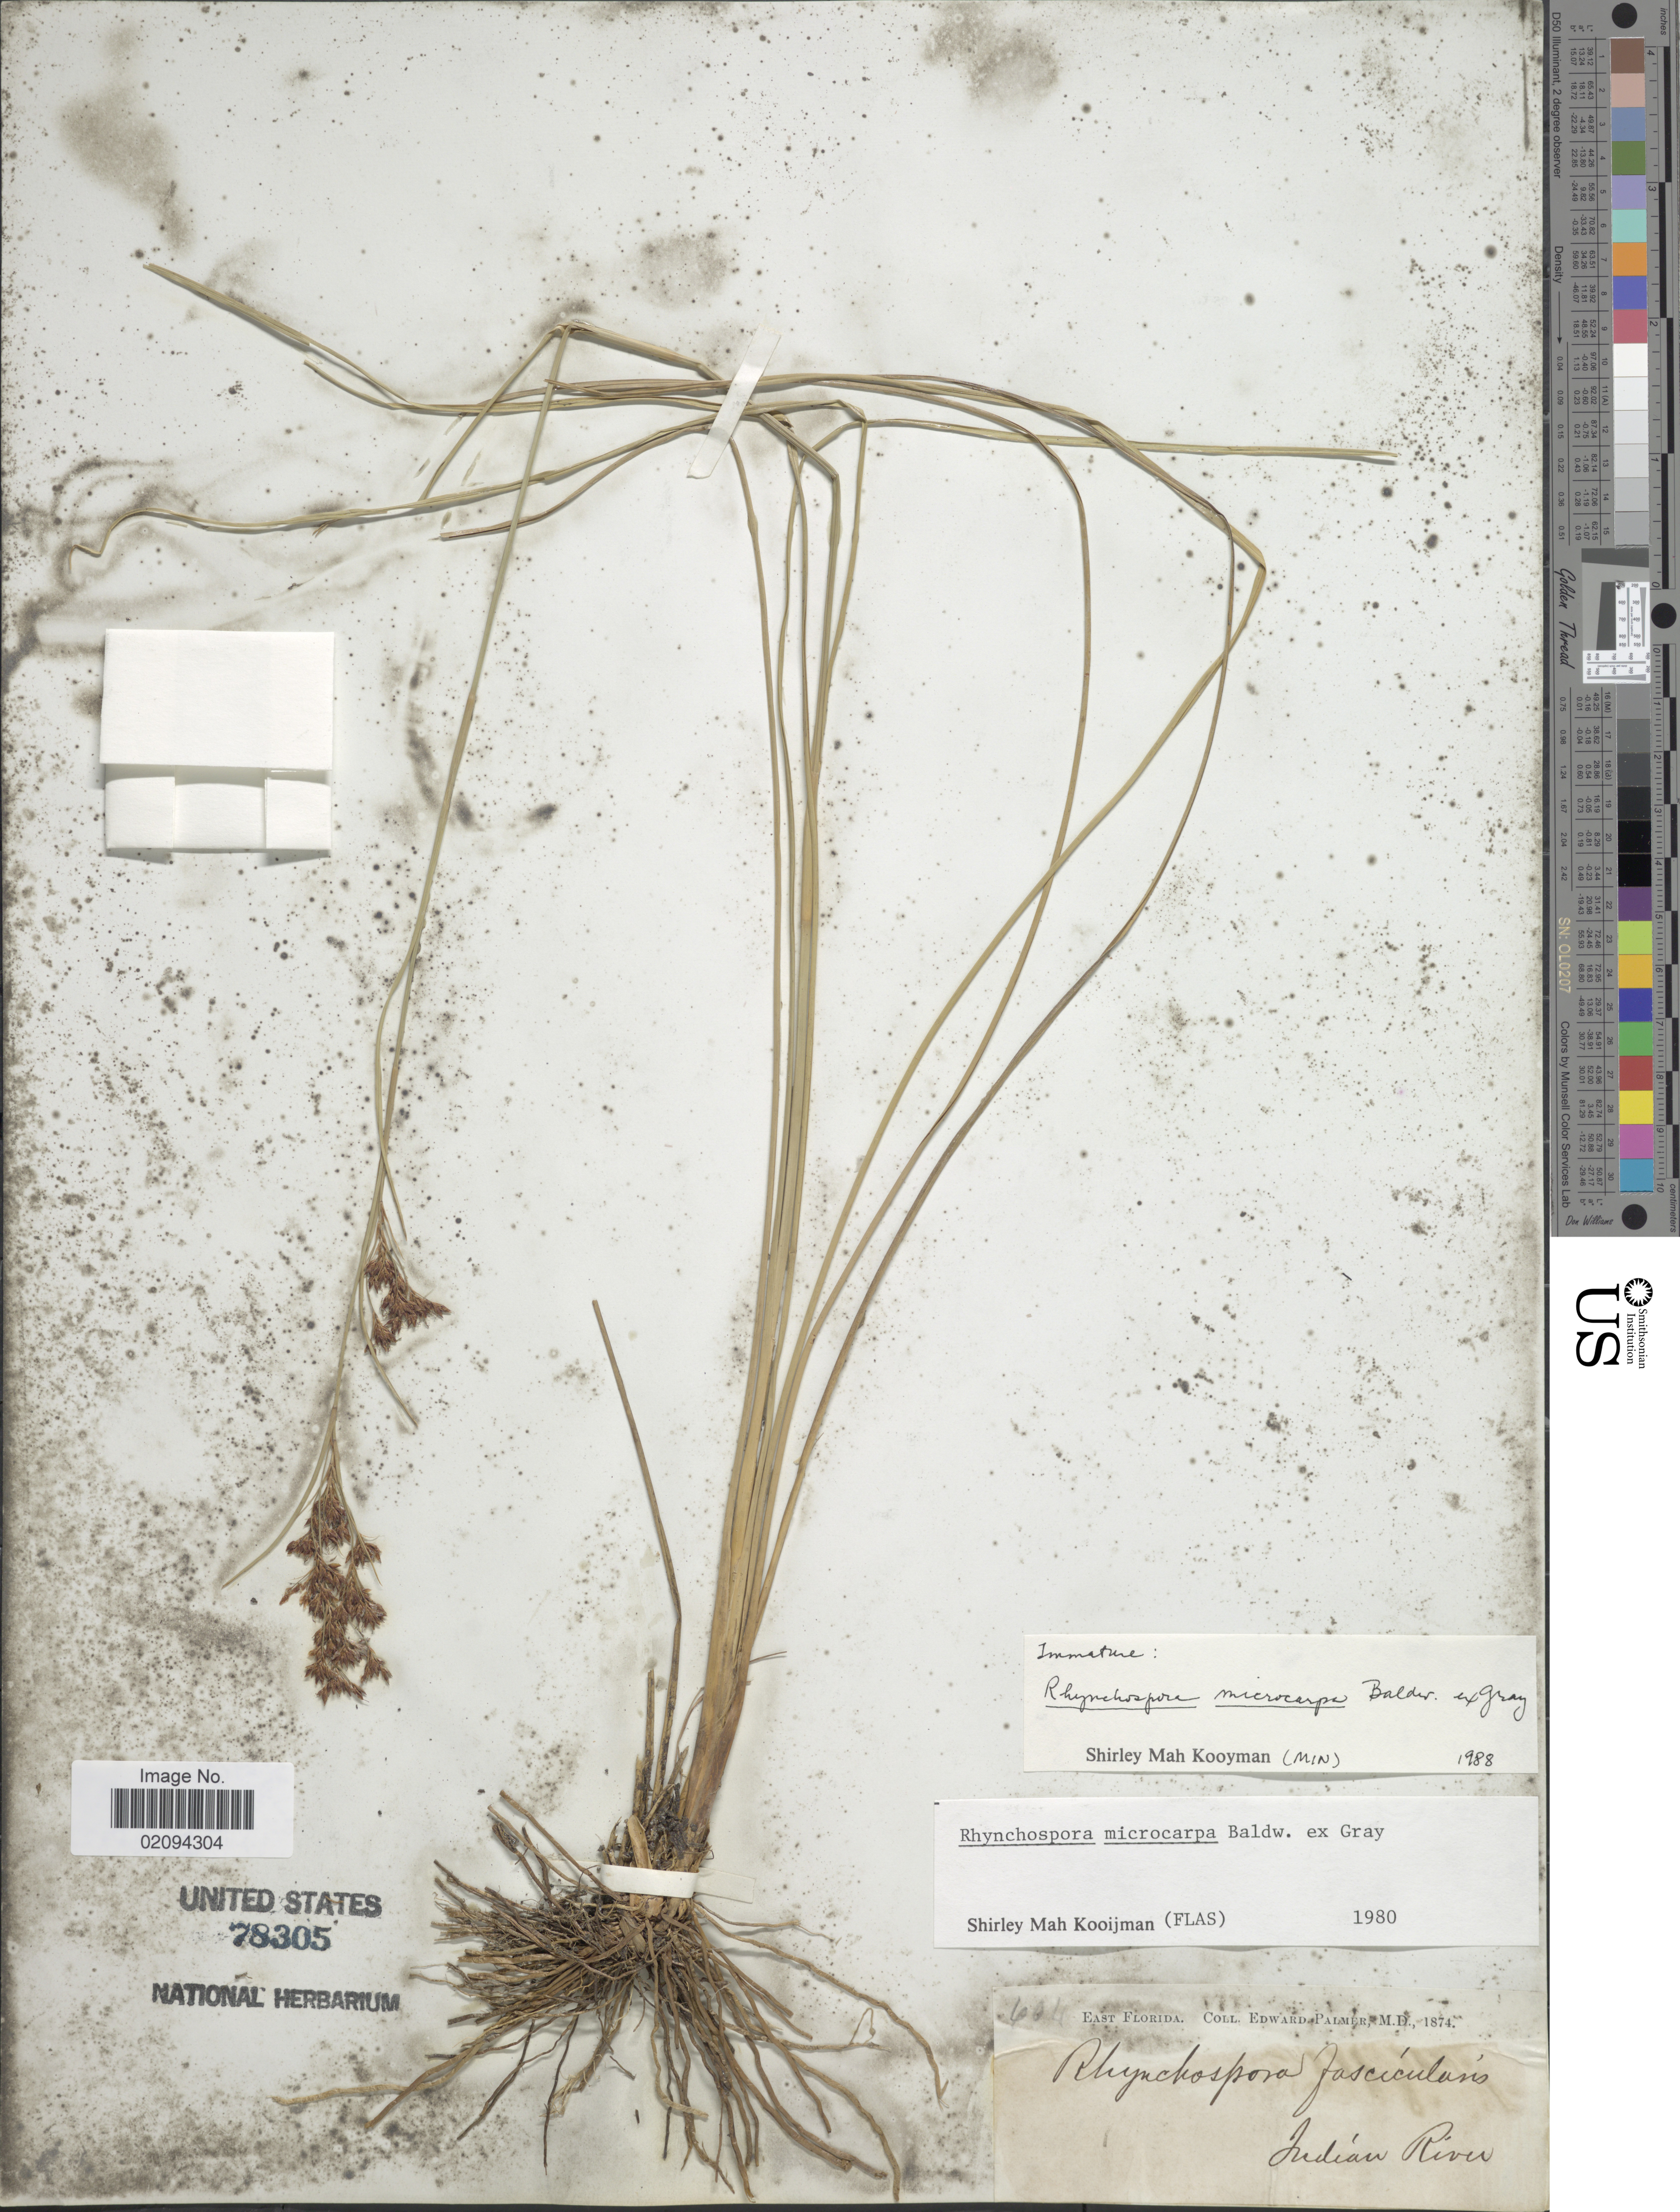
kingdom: Plantae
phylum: Tracheophyta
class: Liliopsida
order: Poales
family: Cyperaceae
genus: Rhynchospora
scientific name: Rhynchospora microcarpa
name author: Baldwin ex A. Gray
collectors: E. Palmer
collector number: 604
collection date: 1874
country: United States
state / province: Florida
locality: East Florida. Indian River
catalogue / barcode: US 78305